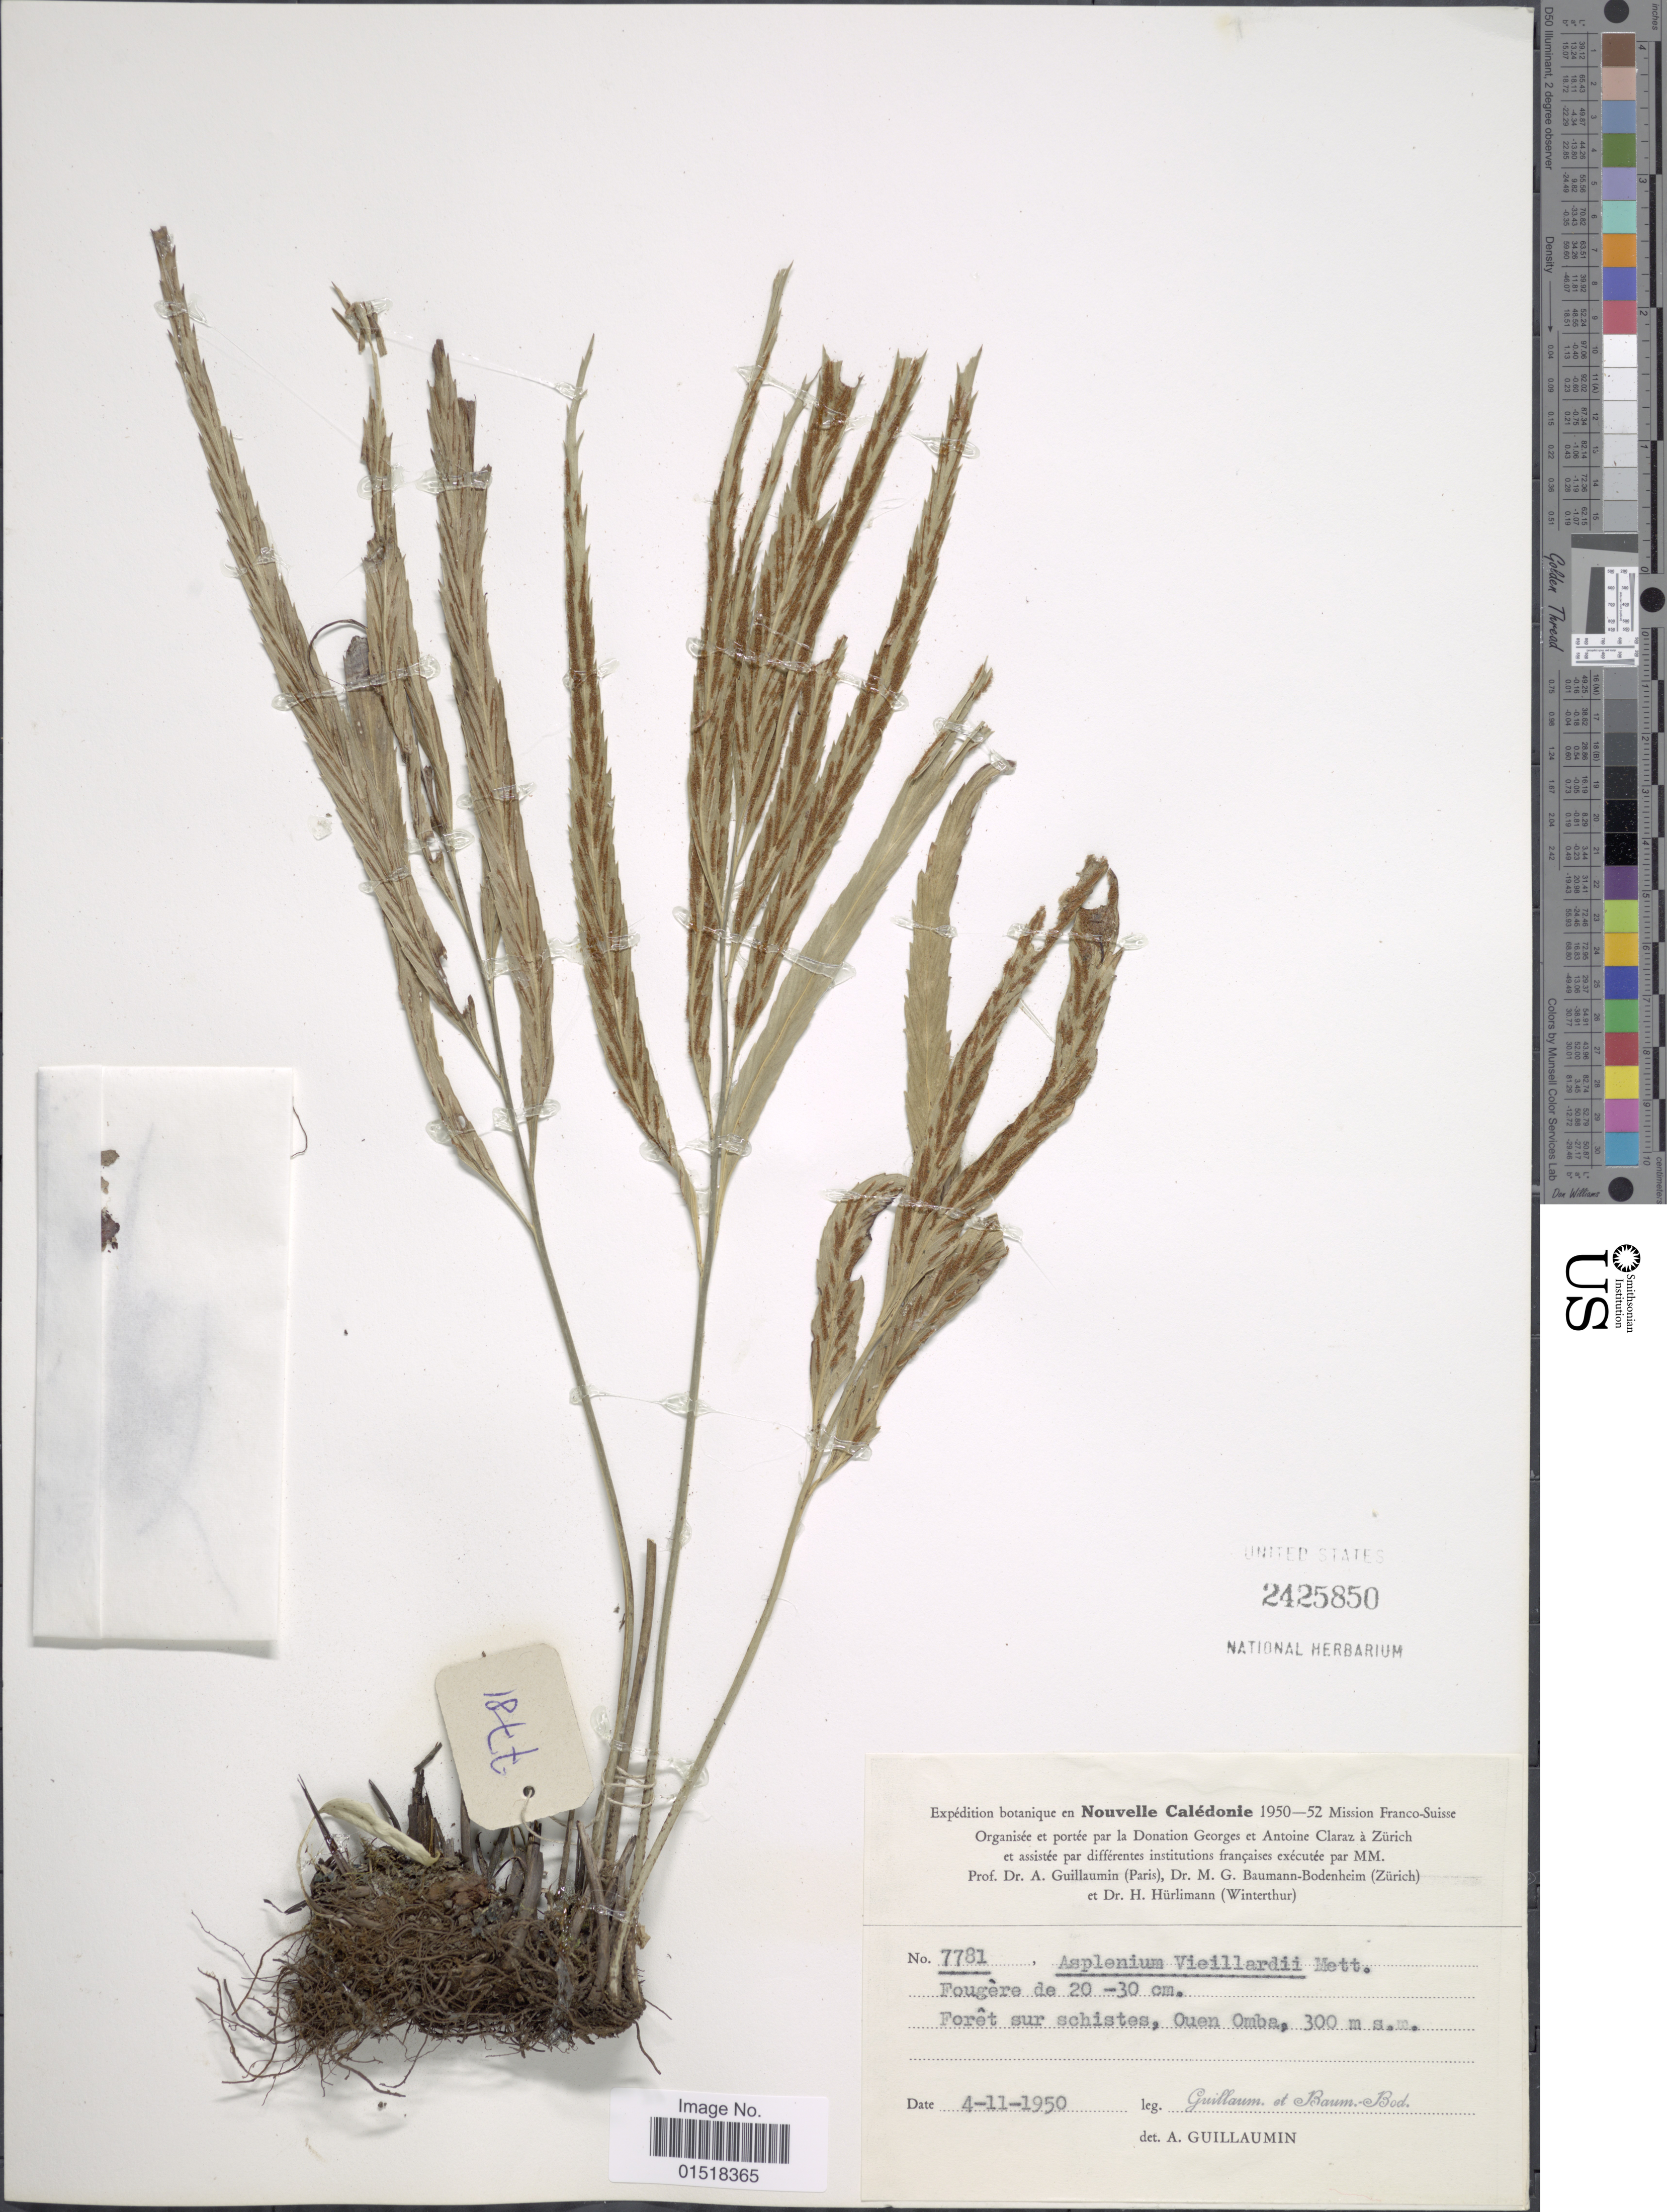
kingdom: Plantae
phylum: Tracheophyta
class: Polypodiopsida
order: Polypodiales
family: Aspleniaceae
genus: Asplenium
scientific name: Asplenium vieillardii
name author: Mett.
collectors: A. Guillaumin & M. G. Baumann-Bodenheim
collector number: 7781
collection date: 1950-11-04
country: New Caledonia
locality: Forêt sur schistes, Ouen Omba.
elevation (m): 300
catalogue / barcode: US 2425850